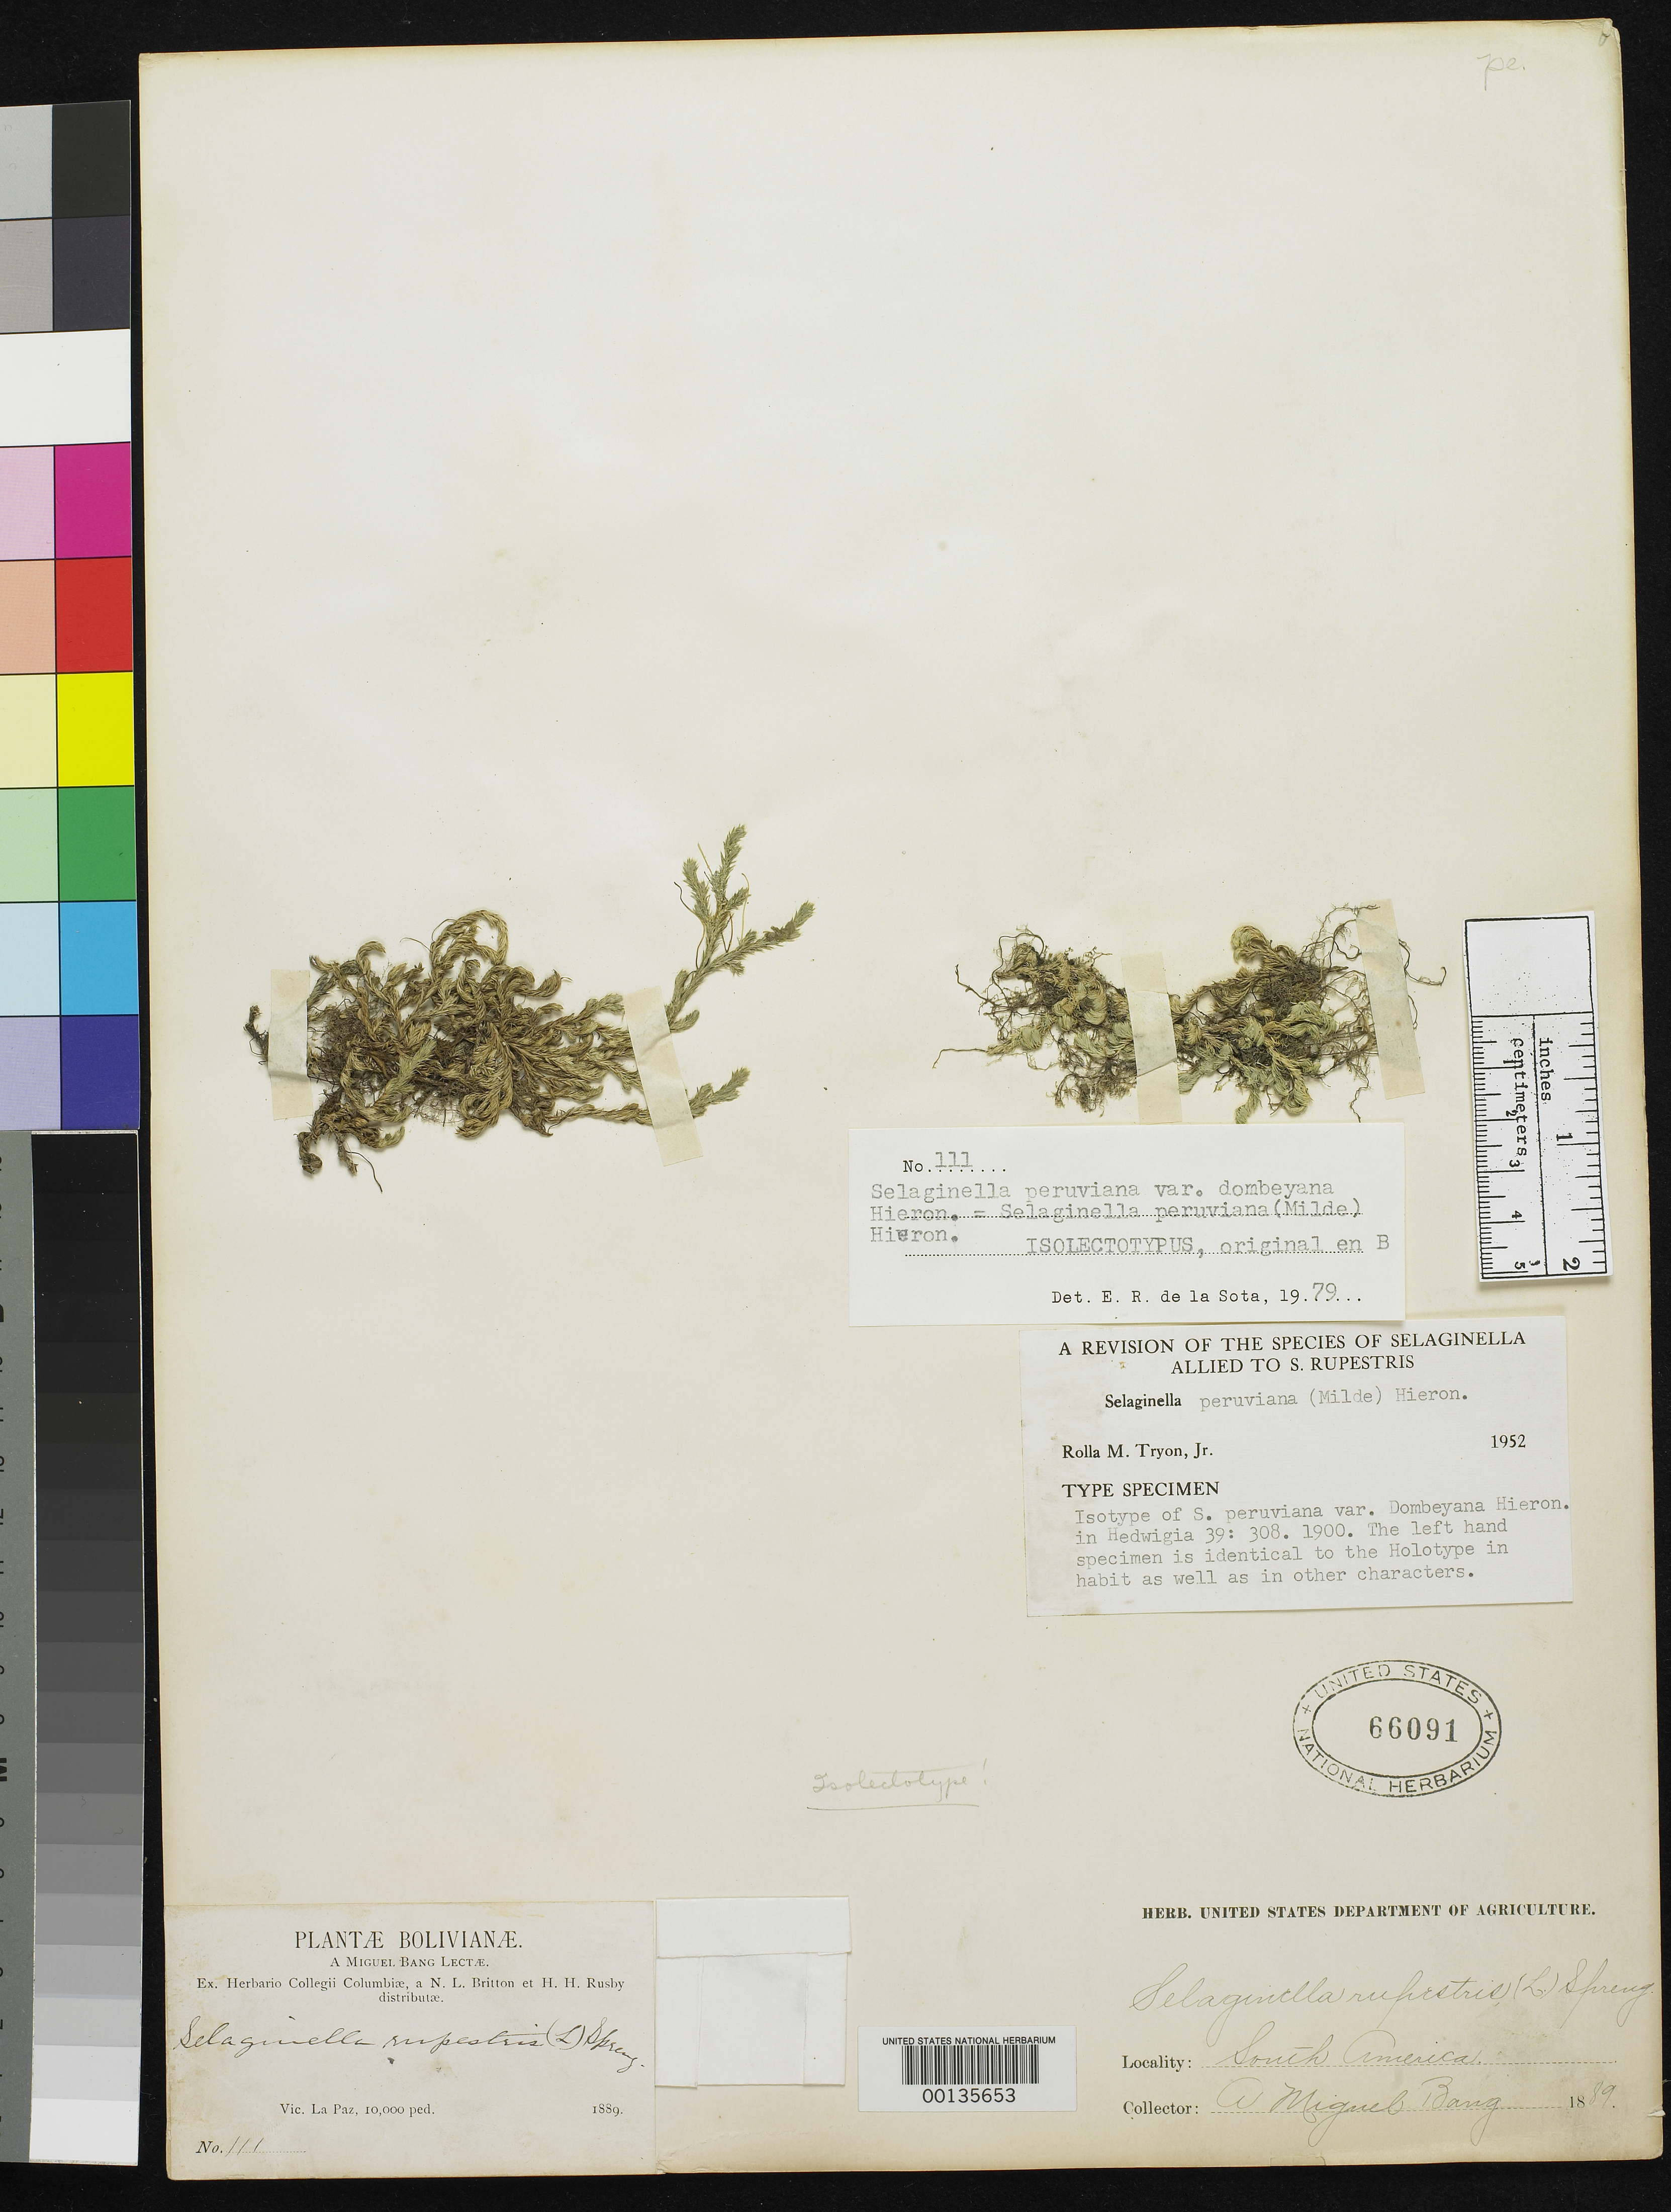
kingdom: Plantae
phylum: Tracheophyta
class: Lycopodiopsida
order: Selaginellales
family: Selaginellaceae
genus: Selaginella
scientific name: Selaginella peruviana var. dombeyana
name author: Hieron.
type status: Isosyntype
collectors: M. Bang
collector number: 111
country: Bolivia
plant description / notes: Specimen annotated by R.M. Tryon (1952) as "isotype" and by E.R. de la Sota (1979) as "isolectotypus".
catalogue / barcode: US 66091